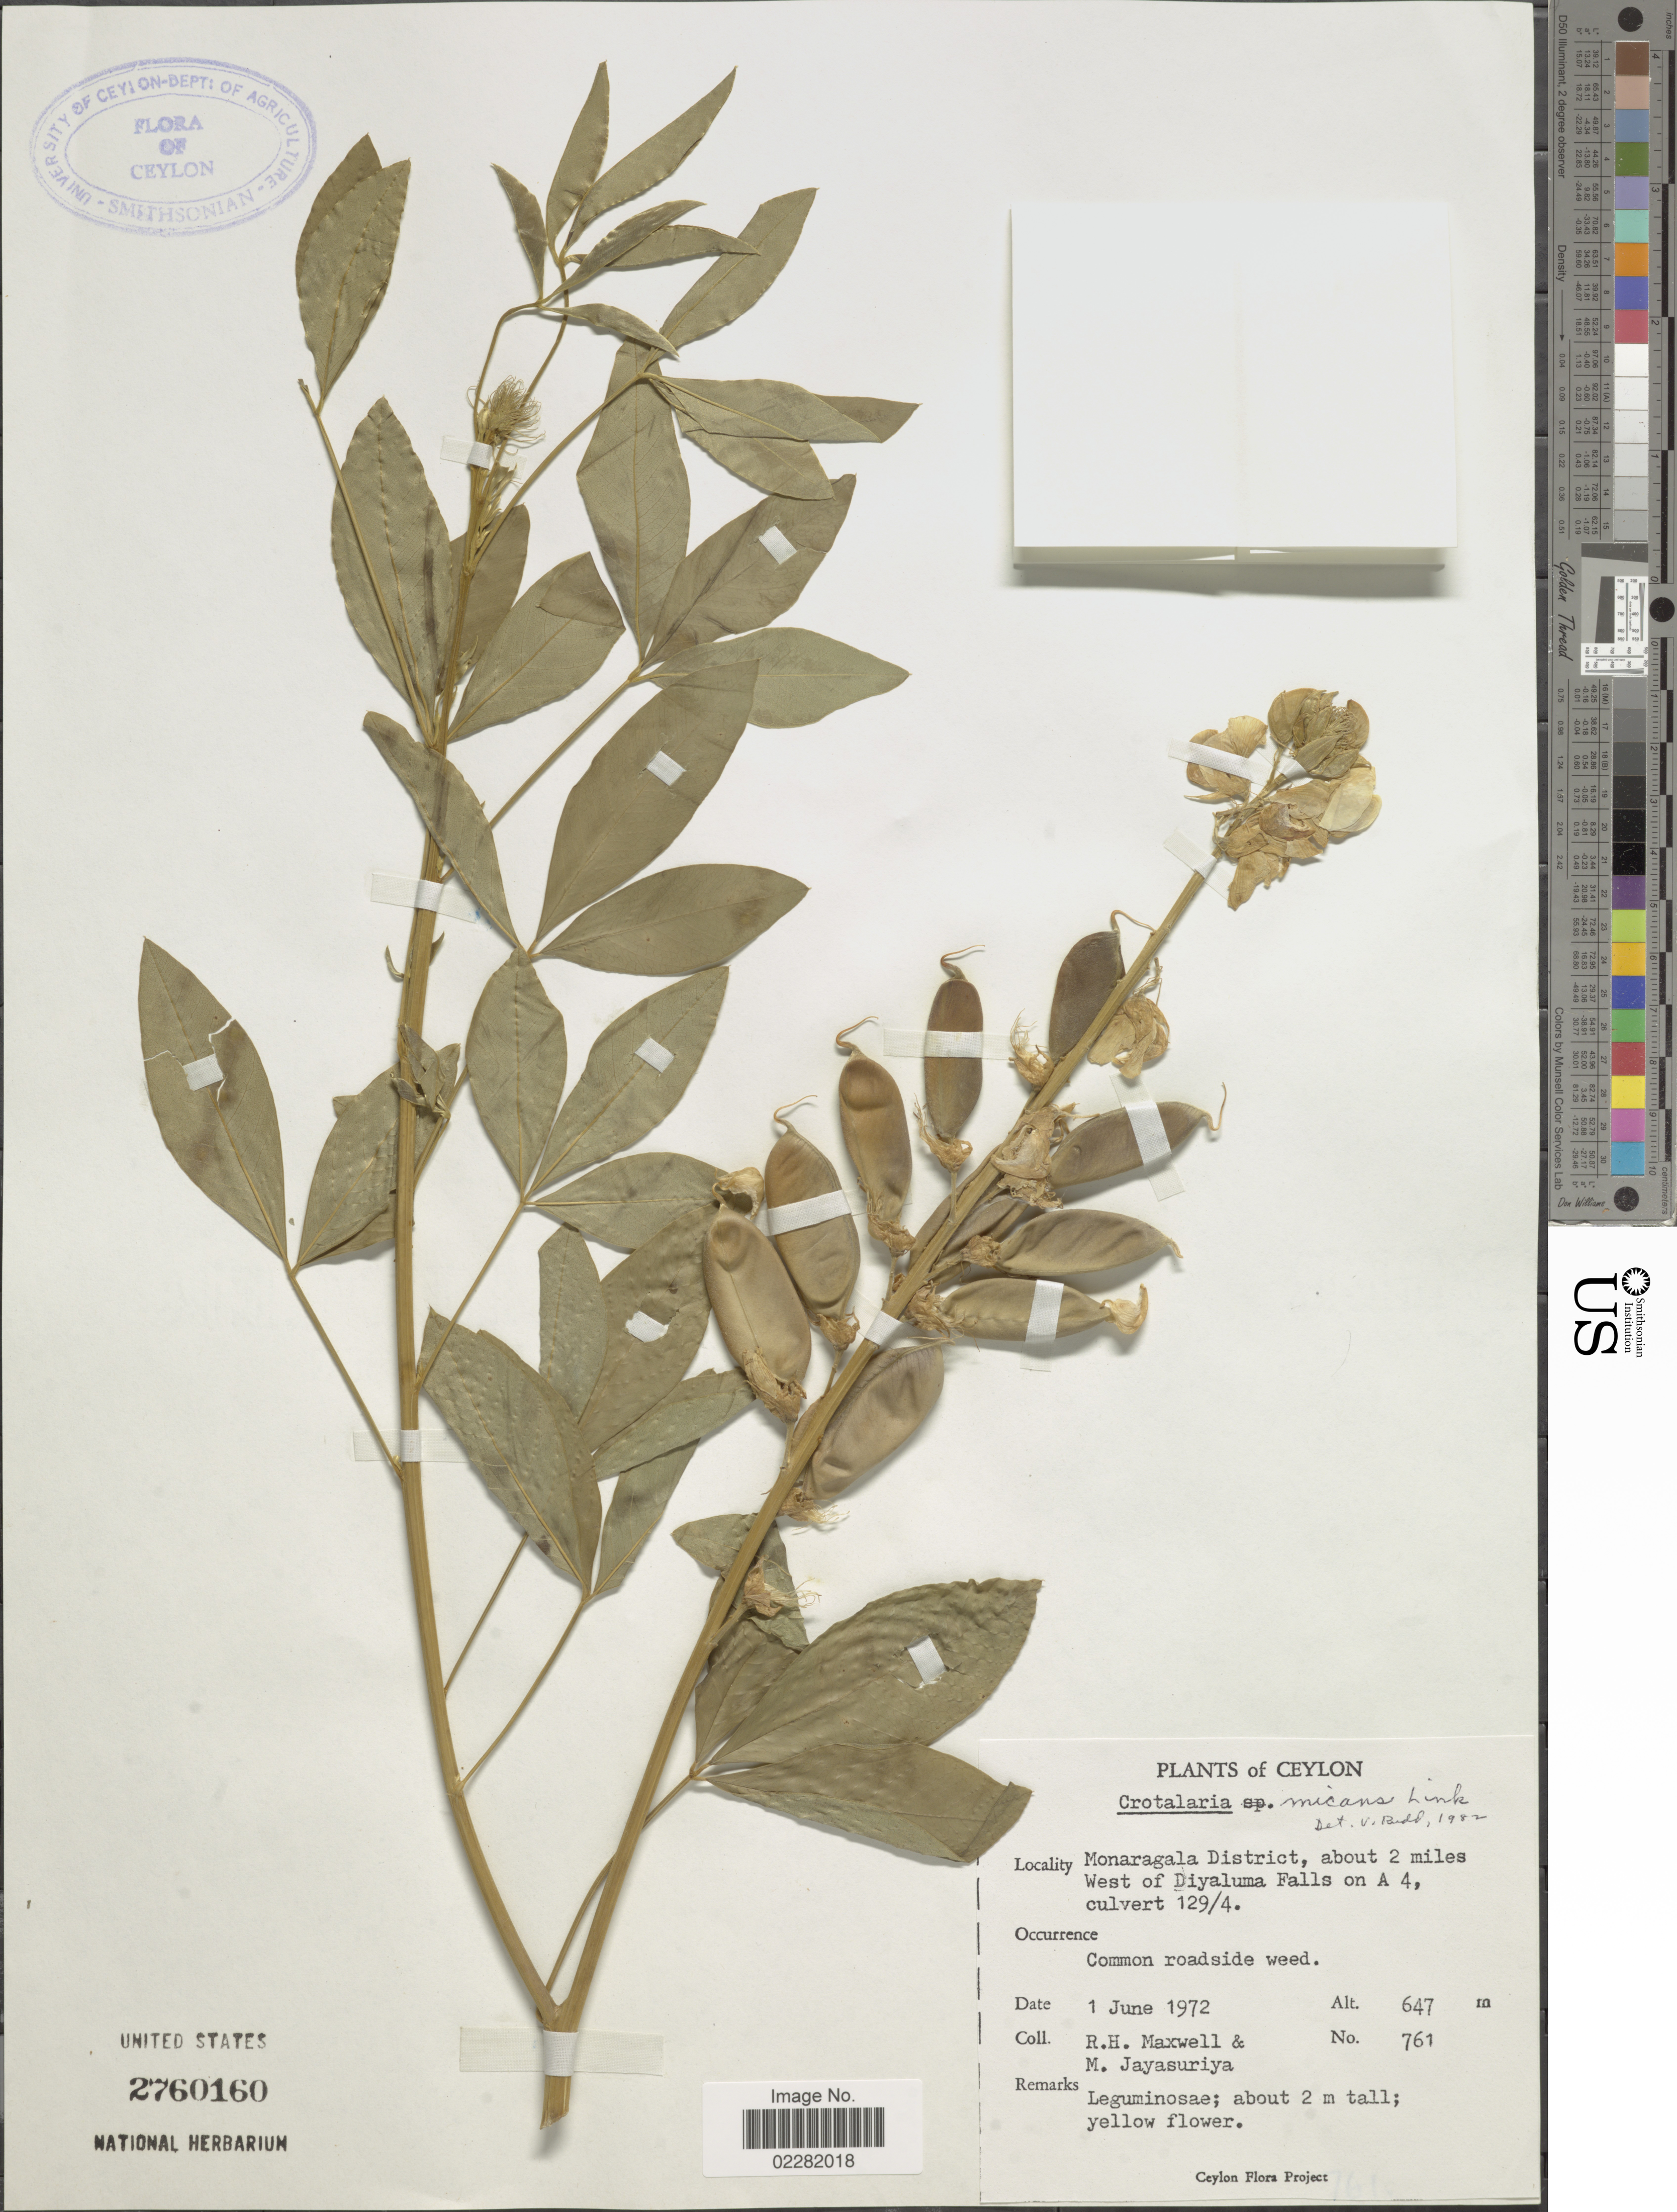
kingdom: Plantae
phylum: Tracheophyta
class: Magnoliopsida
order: Fabales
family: Fabaceae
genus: Crotalaria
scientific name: Crotalaria micans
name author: Link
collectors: R. Maxwell & M. Jayasuriya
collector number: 761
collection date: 1972-06-01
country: Sri Lanka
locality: Ceylon. Monaragala District, about 2 miles West of Diyaluma Falls on A4, culvert 129/4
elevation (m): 647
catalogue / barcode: US 2760160